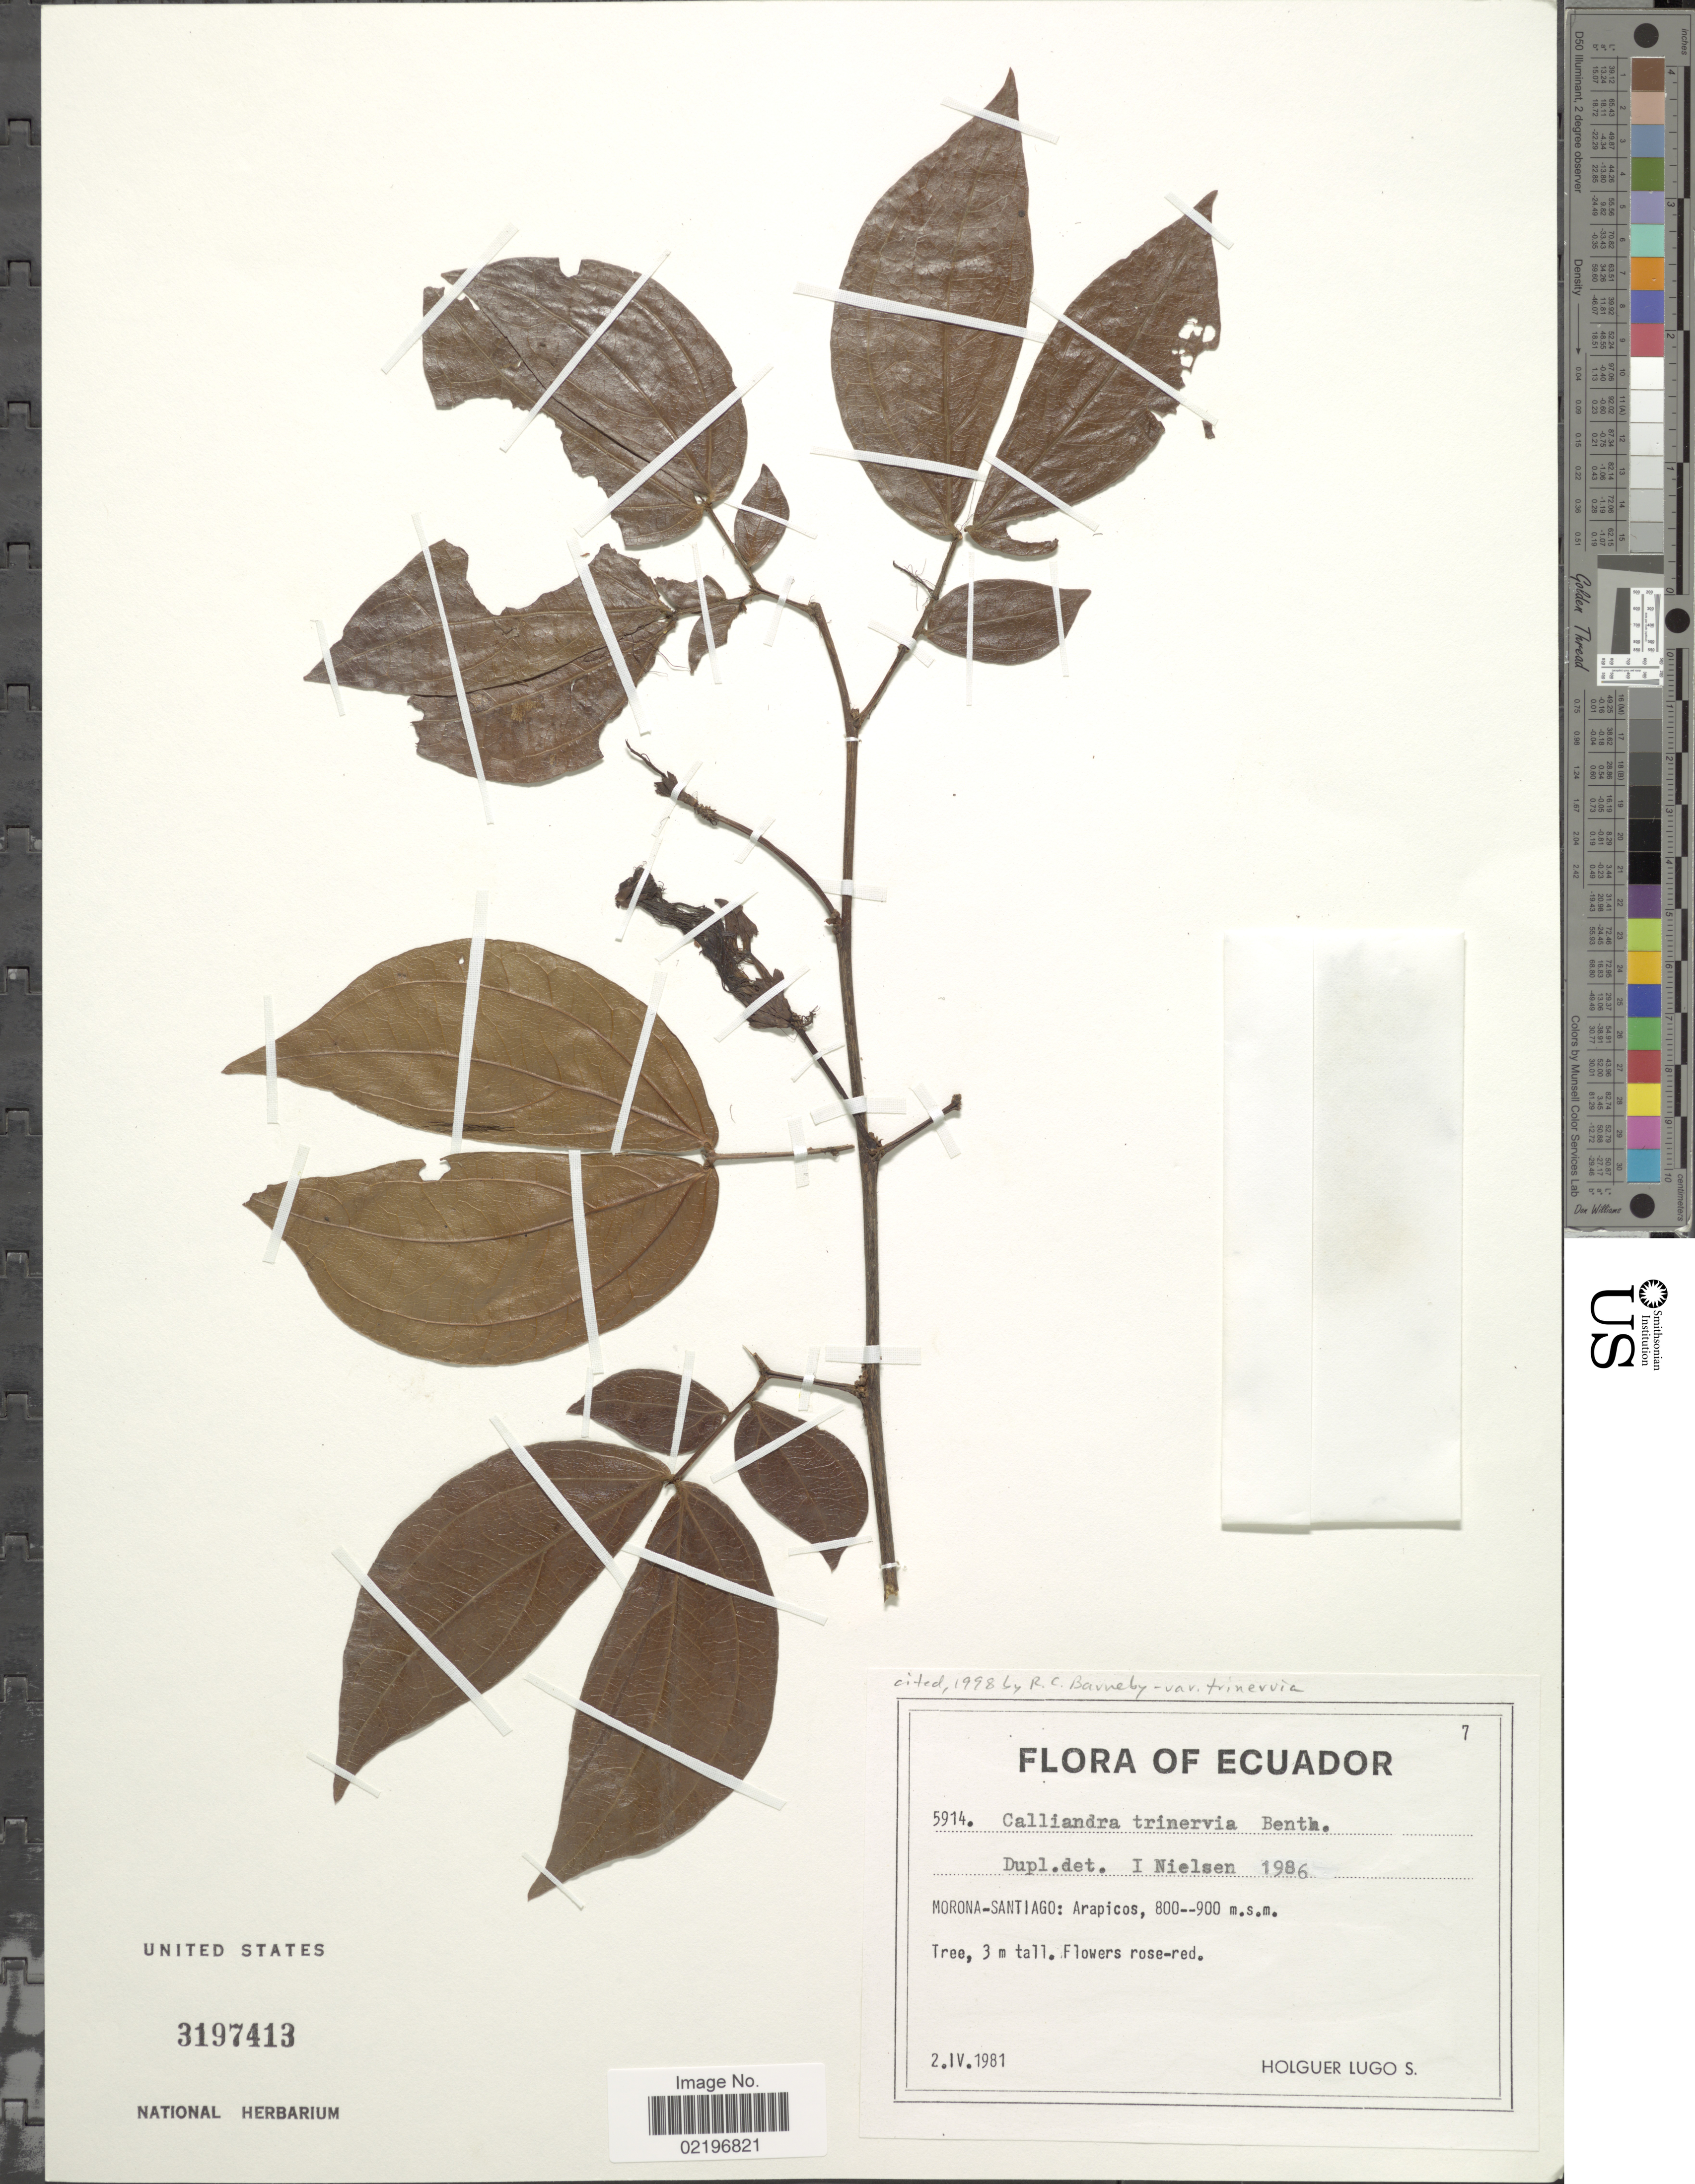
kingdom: Plantae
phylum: Tracheophyta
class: Magnoliopsida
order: Fabales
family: Fabaceae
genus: Calliandra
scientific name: Calliandra trinervia var. trinervia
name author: Benth.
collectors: H. Lugo S.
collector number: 5914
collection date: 1981-04-02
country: Ecuador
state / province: Morona-Santiago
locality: Arapicos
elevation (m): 800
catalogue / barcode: US 3197413